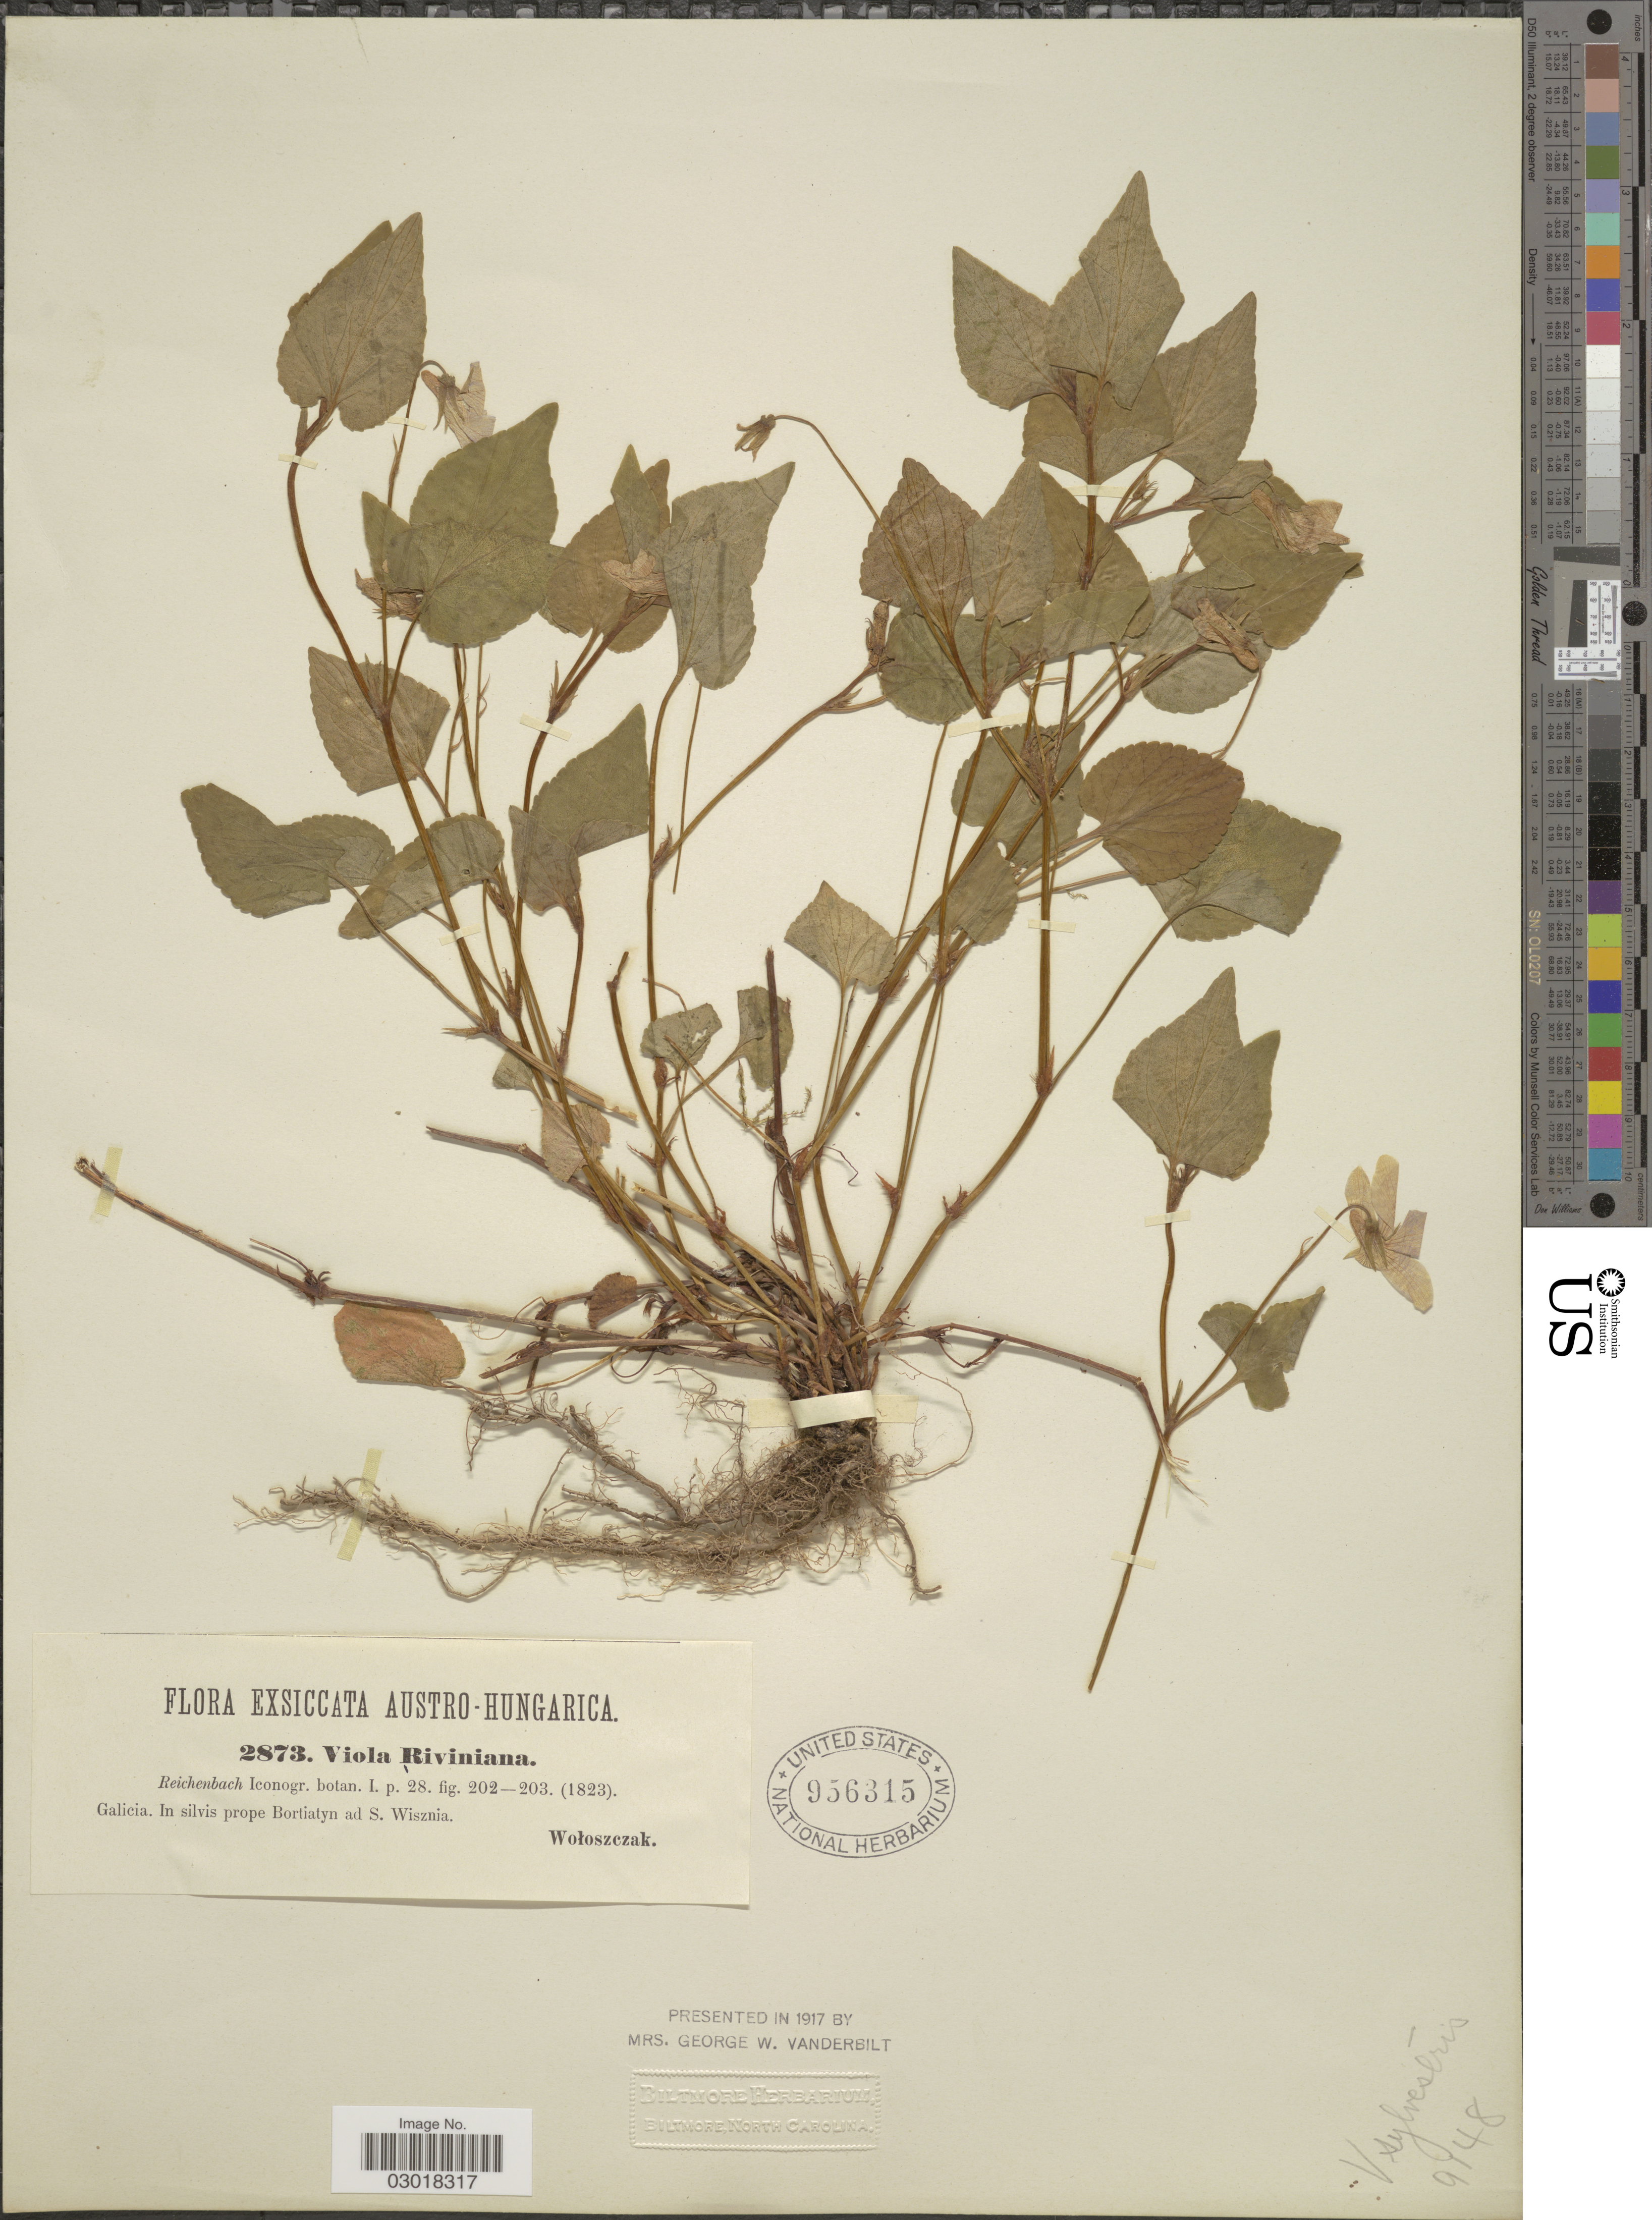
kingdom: Plantae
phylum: Tracheophyta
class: Magnoliopsida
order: Malpighiales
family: Violaceae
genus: Viola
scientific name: Viola arvensis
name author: Murray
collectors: Woloszczak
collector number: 2873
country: Spain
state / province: Galicia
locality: In silvis prope Bortiatyn ad S. Wisznia.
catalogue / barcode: US 956315